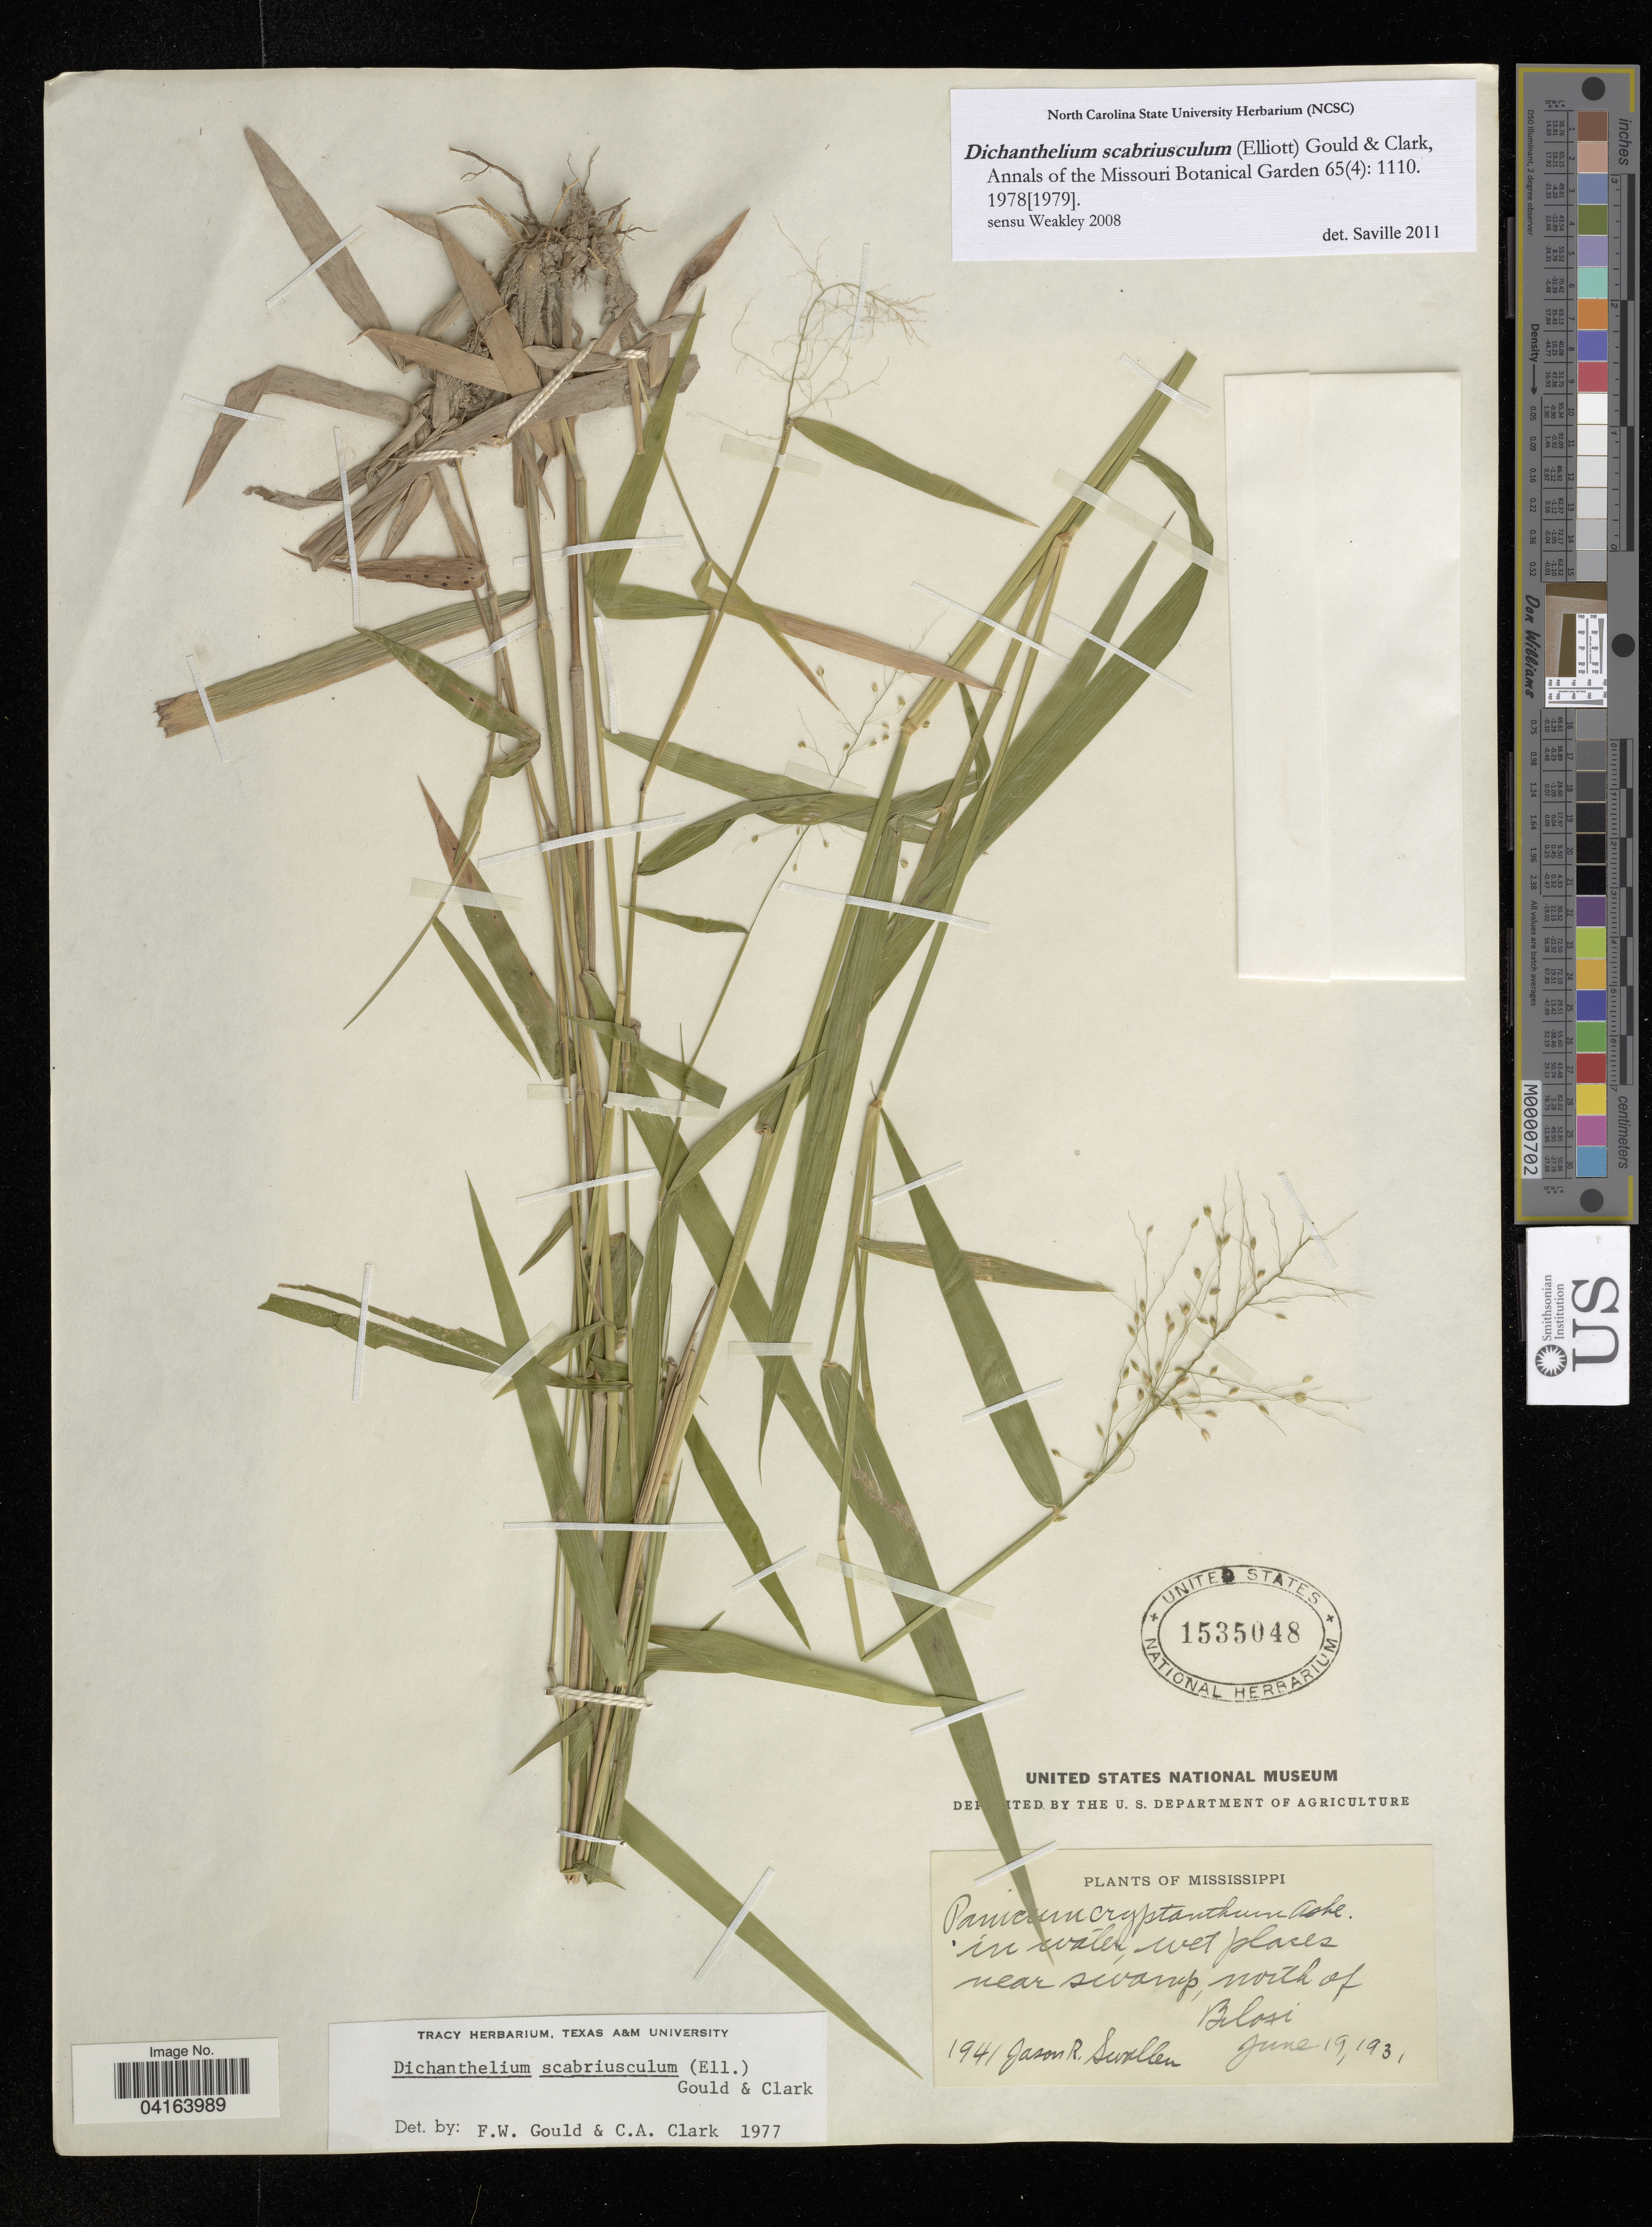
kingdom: Plantae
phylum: Tracheophyta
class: Liliopsida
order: Poales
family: Poaceae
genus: Dichanthelium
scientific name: Dichanthelium scabriusculum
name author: (Elliott) Gould & C.A. Clark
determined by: Saville, A. C., (NCSC), North Carolina State University (UNITED STATES)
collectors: J. R. Swallen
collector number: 1941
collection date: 1931-06-19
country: United States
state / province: Mississippi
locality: Near swamp, north of Blosi.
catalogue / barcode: US 1535048